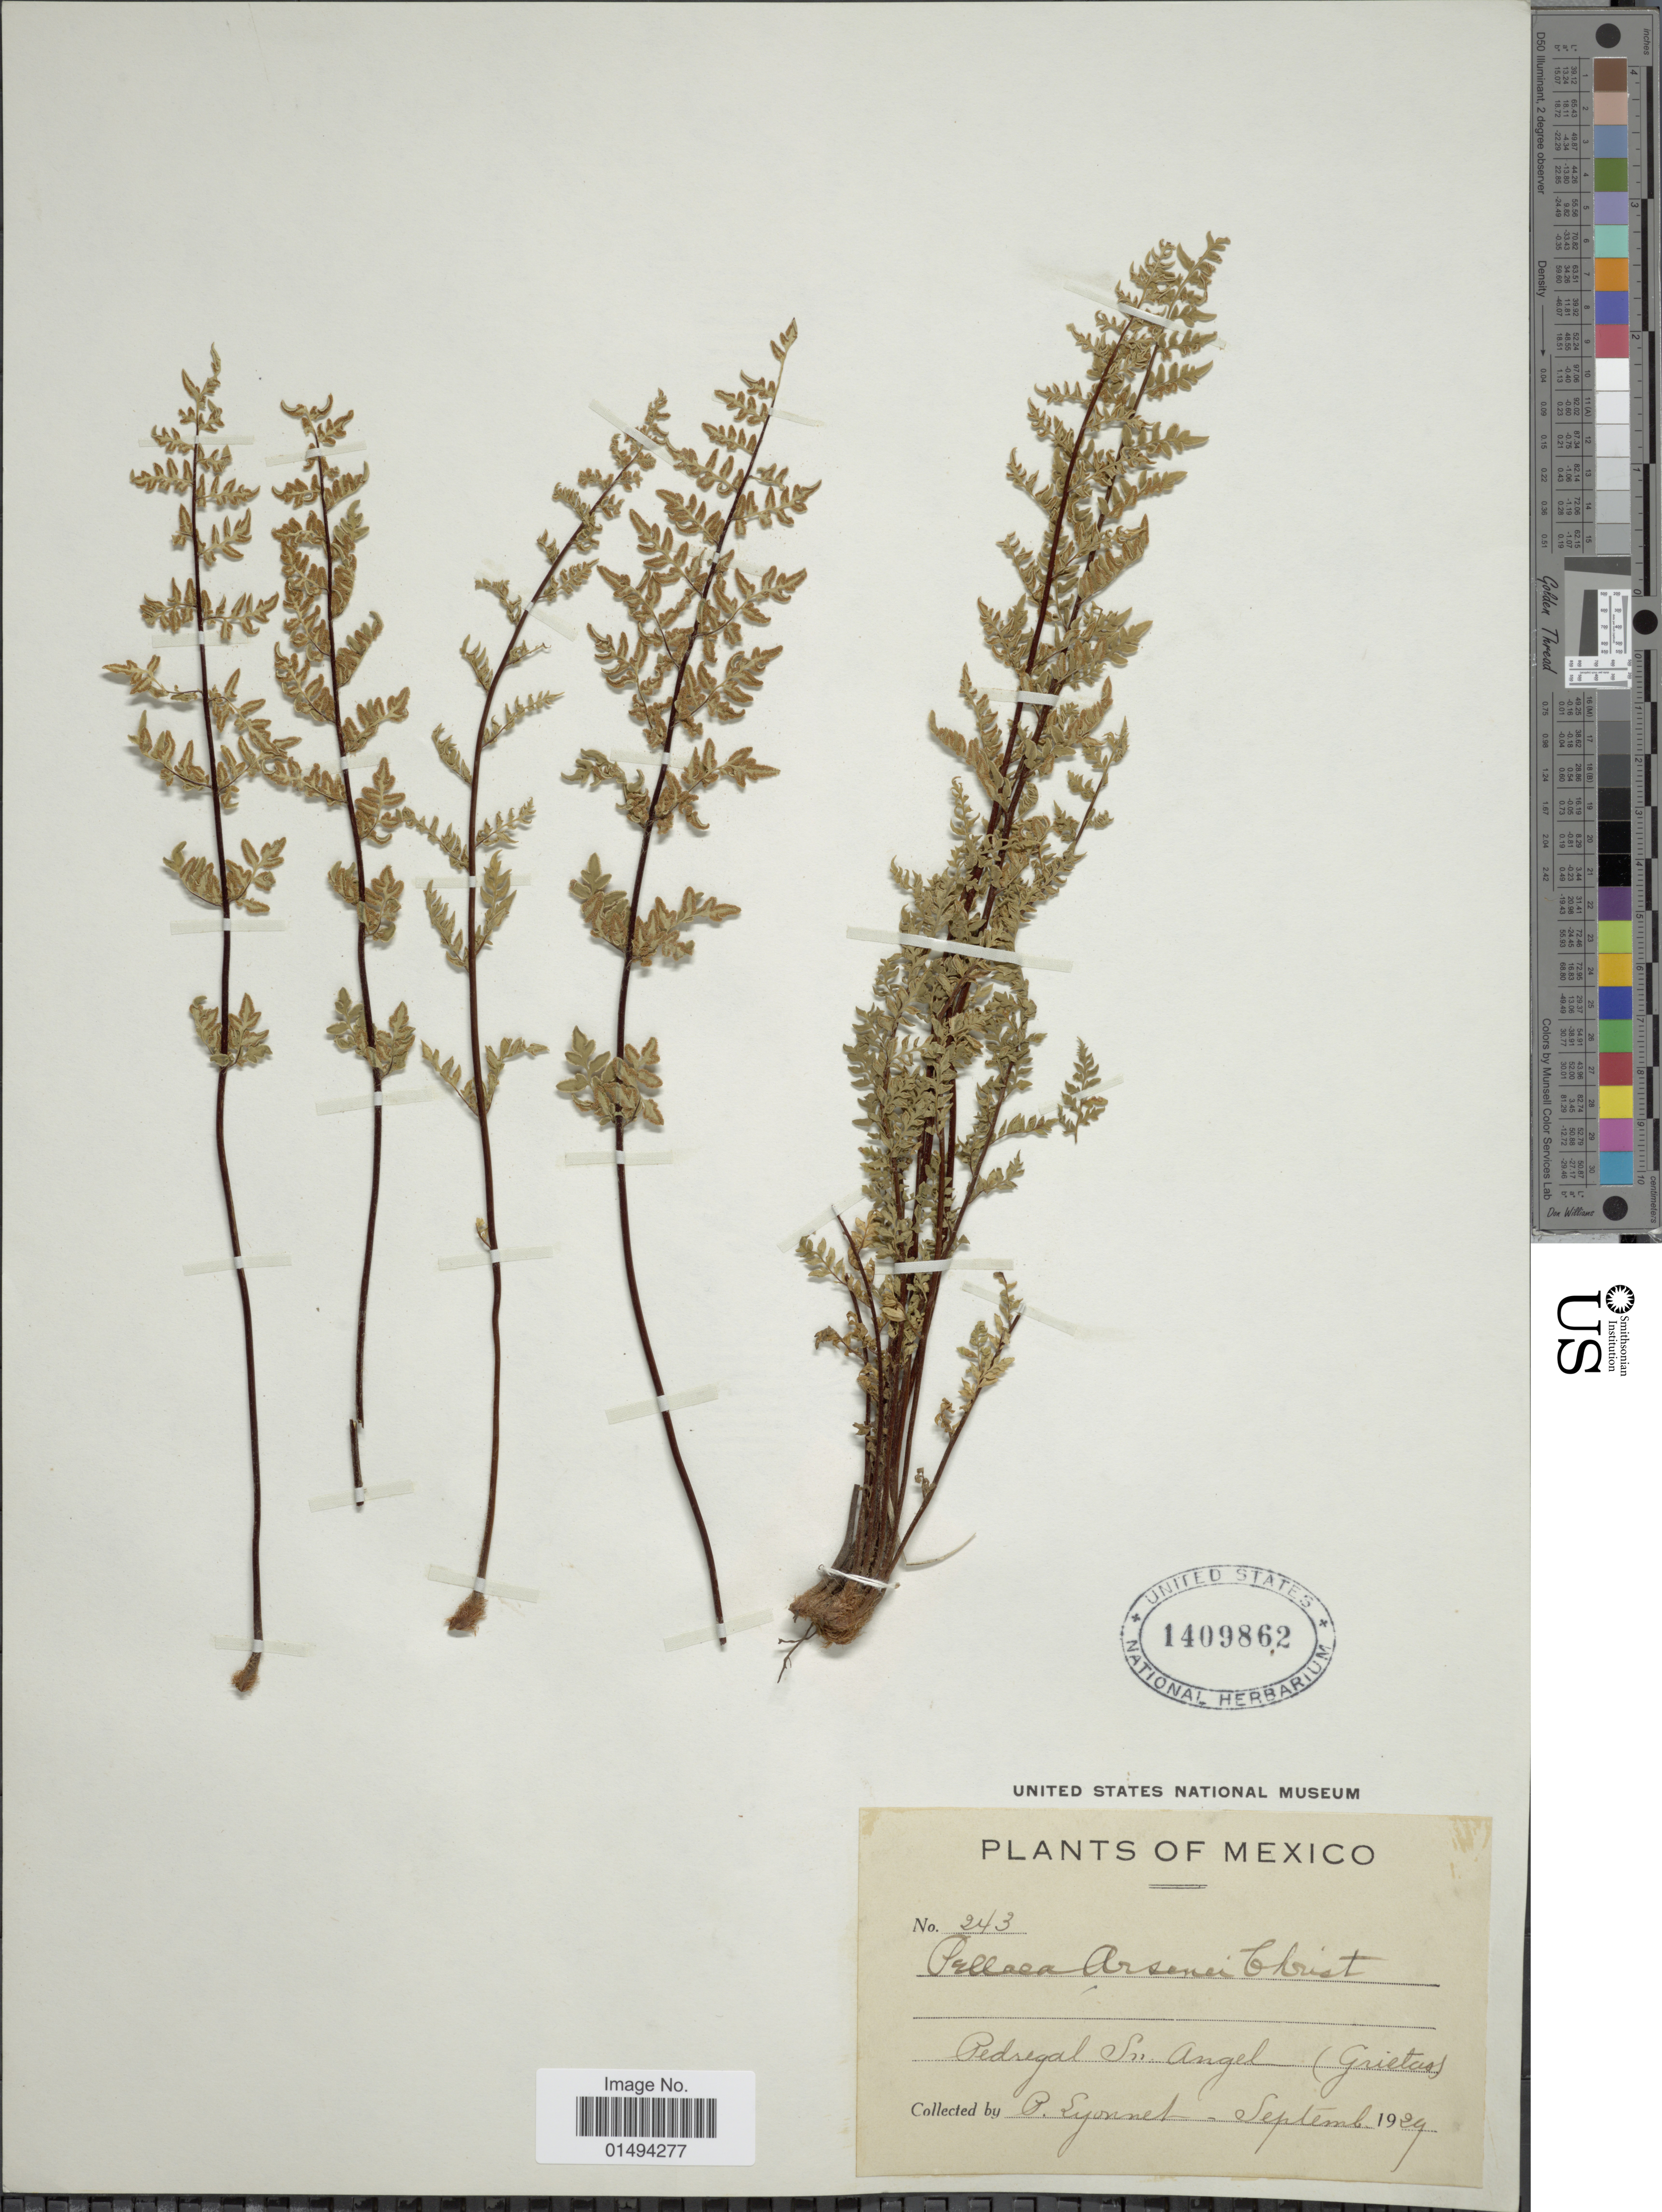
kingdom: Plantae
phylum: Tracheophyta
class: Polypodiopsida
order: Polypodiales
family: Pteridaceae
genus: Myriopteris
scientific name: Myriopteris allosuroides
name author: (Mett.) Grusz & Windham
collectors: P. Lyonnet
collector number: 243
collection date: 1929-09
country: Mexico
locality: Pedregal Sn. Angel (Grietas)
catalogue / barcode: US 1409862